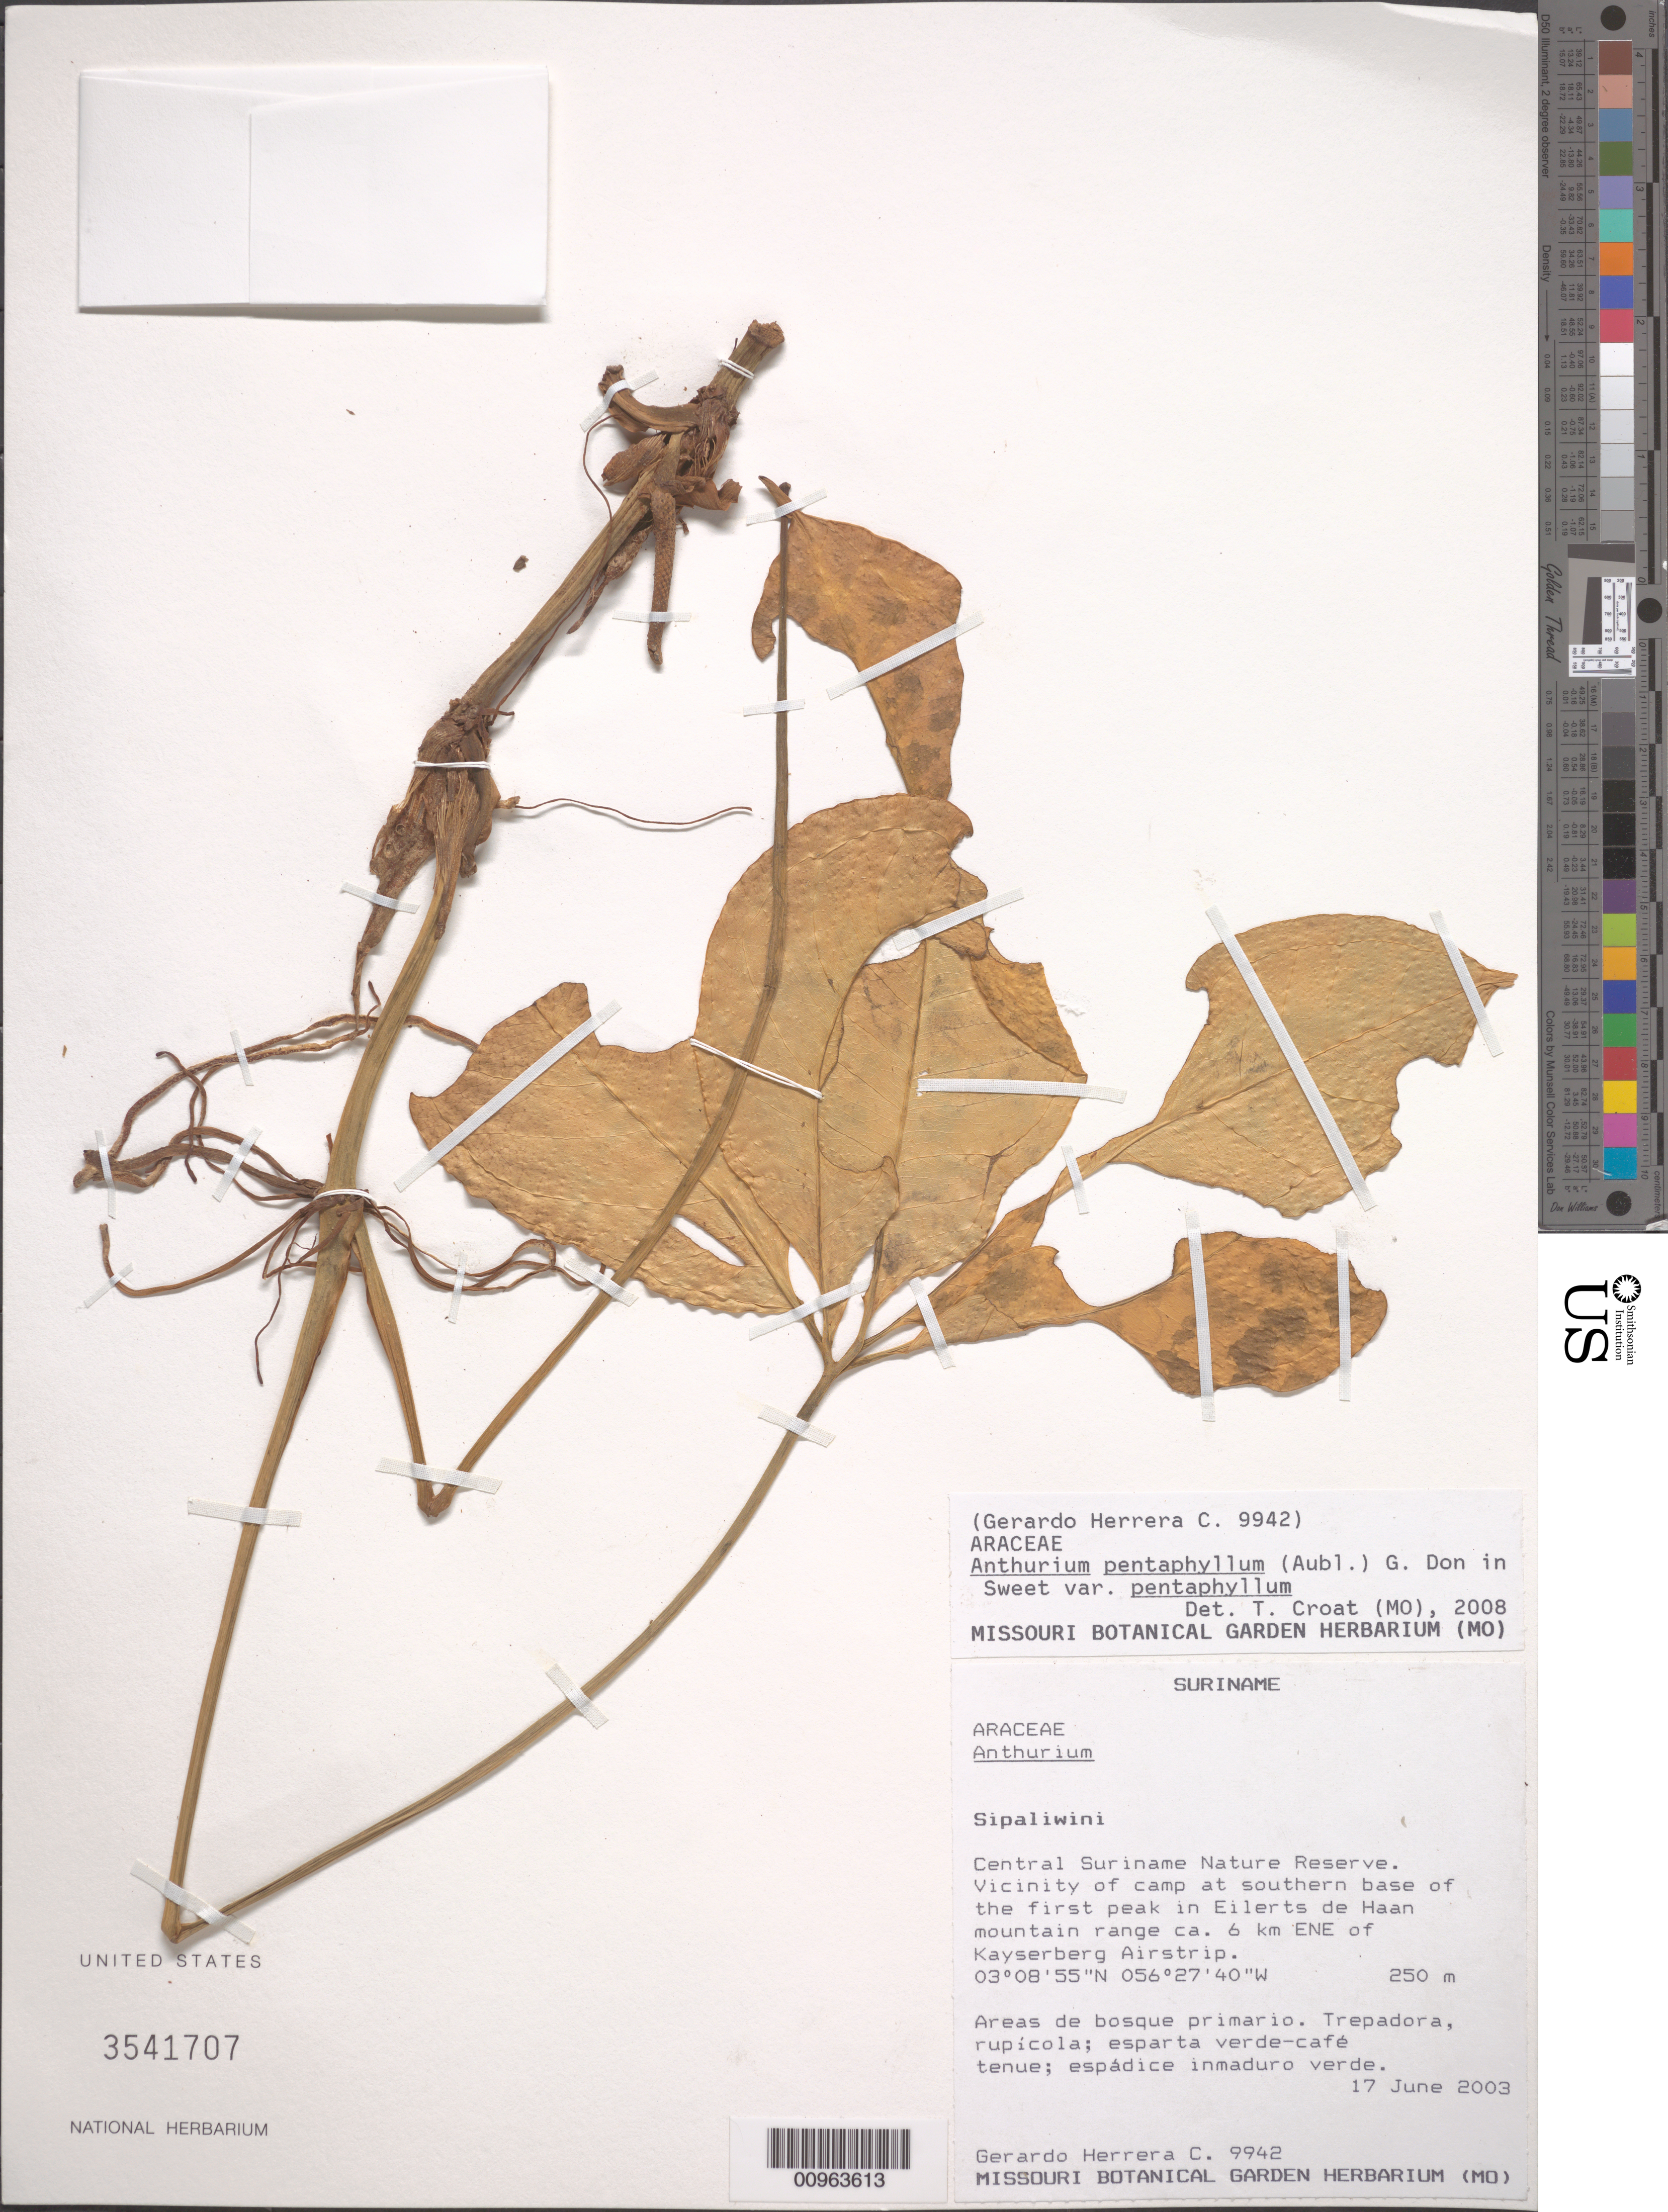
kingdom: Plantae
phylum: Tracheophyta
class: Liliopsida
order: Alismatales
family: Araceae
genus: Anthurium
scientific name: Anthurium pentaphyllum var. pentaphyllum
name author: (Aubl.) G. Don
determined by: Croat, Thomas B., Missouri Botanical Garden (MO)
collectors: G. Herrera Ch.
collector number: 9942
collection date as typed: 17-Jun-03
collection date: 2003-06-17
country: Suriname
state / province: Sipaliwini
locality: Central Suriname Nature Reserve. Vic of camp at southern base of the first peak in Eilerts de Haan mountain range ca 6km ENE of Kayserberg Airstrip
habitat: Areas de bosque primario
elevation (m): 250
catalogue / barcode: US 3541707